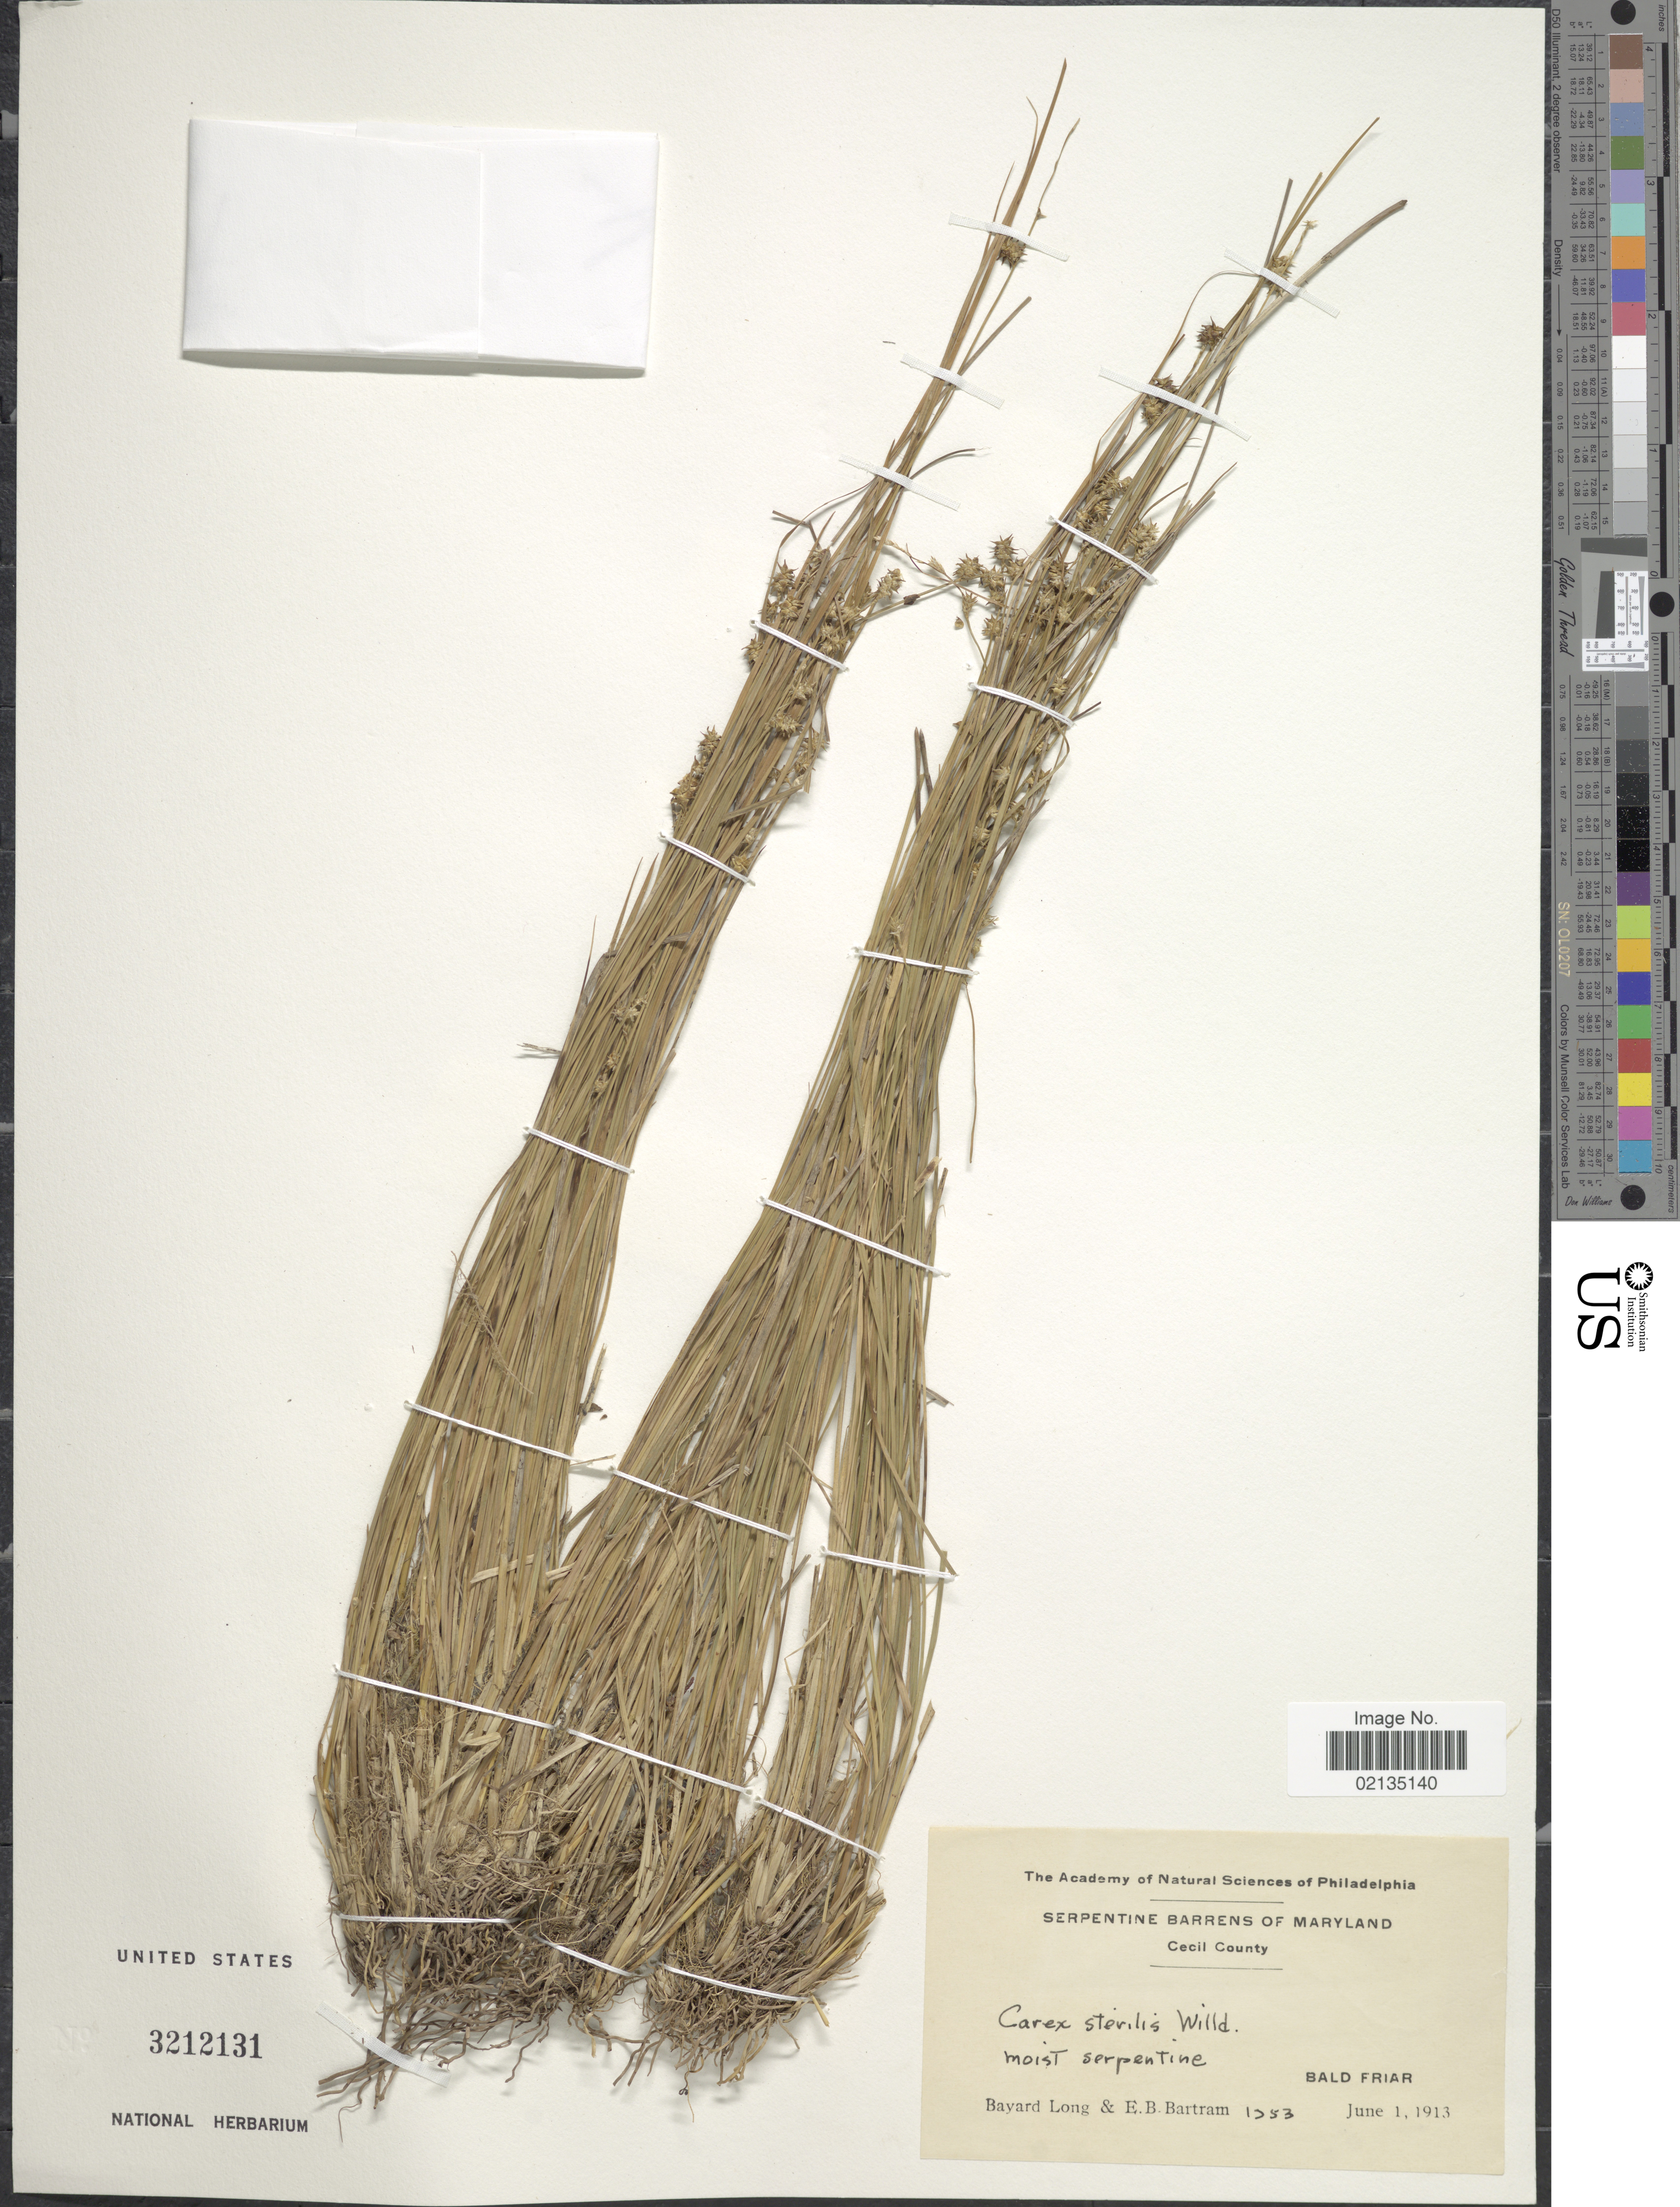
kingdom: Plantae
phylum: Tracheophyta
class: Liliopsida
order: Poales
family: Cyperaceae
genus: Carex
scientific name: Carex sterilis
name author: Willd.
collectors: B. Long & E. B. Bartram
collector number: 1583*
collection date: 1913-06-01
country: United States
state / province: Maryland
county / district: Cecil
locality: Serpertine Barrens of Maryland, Cecil County, Bald Friar.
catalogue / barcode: US 3212131